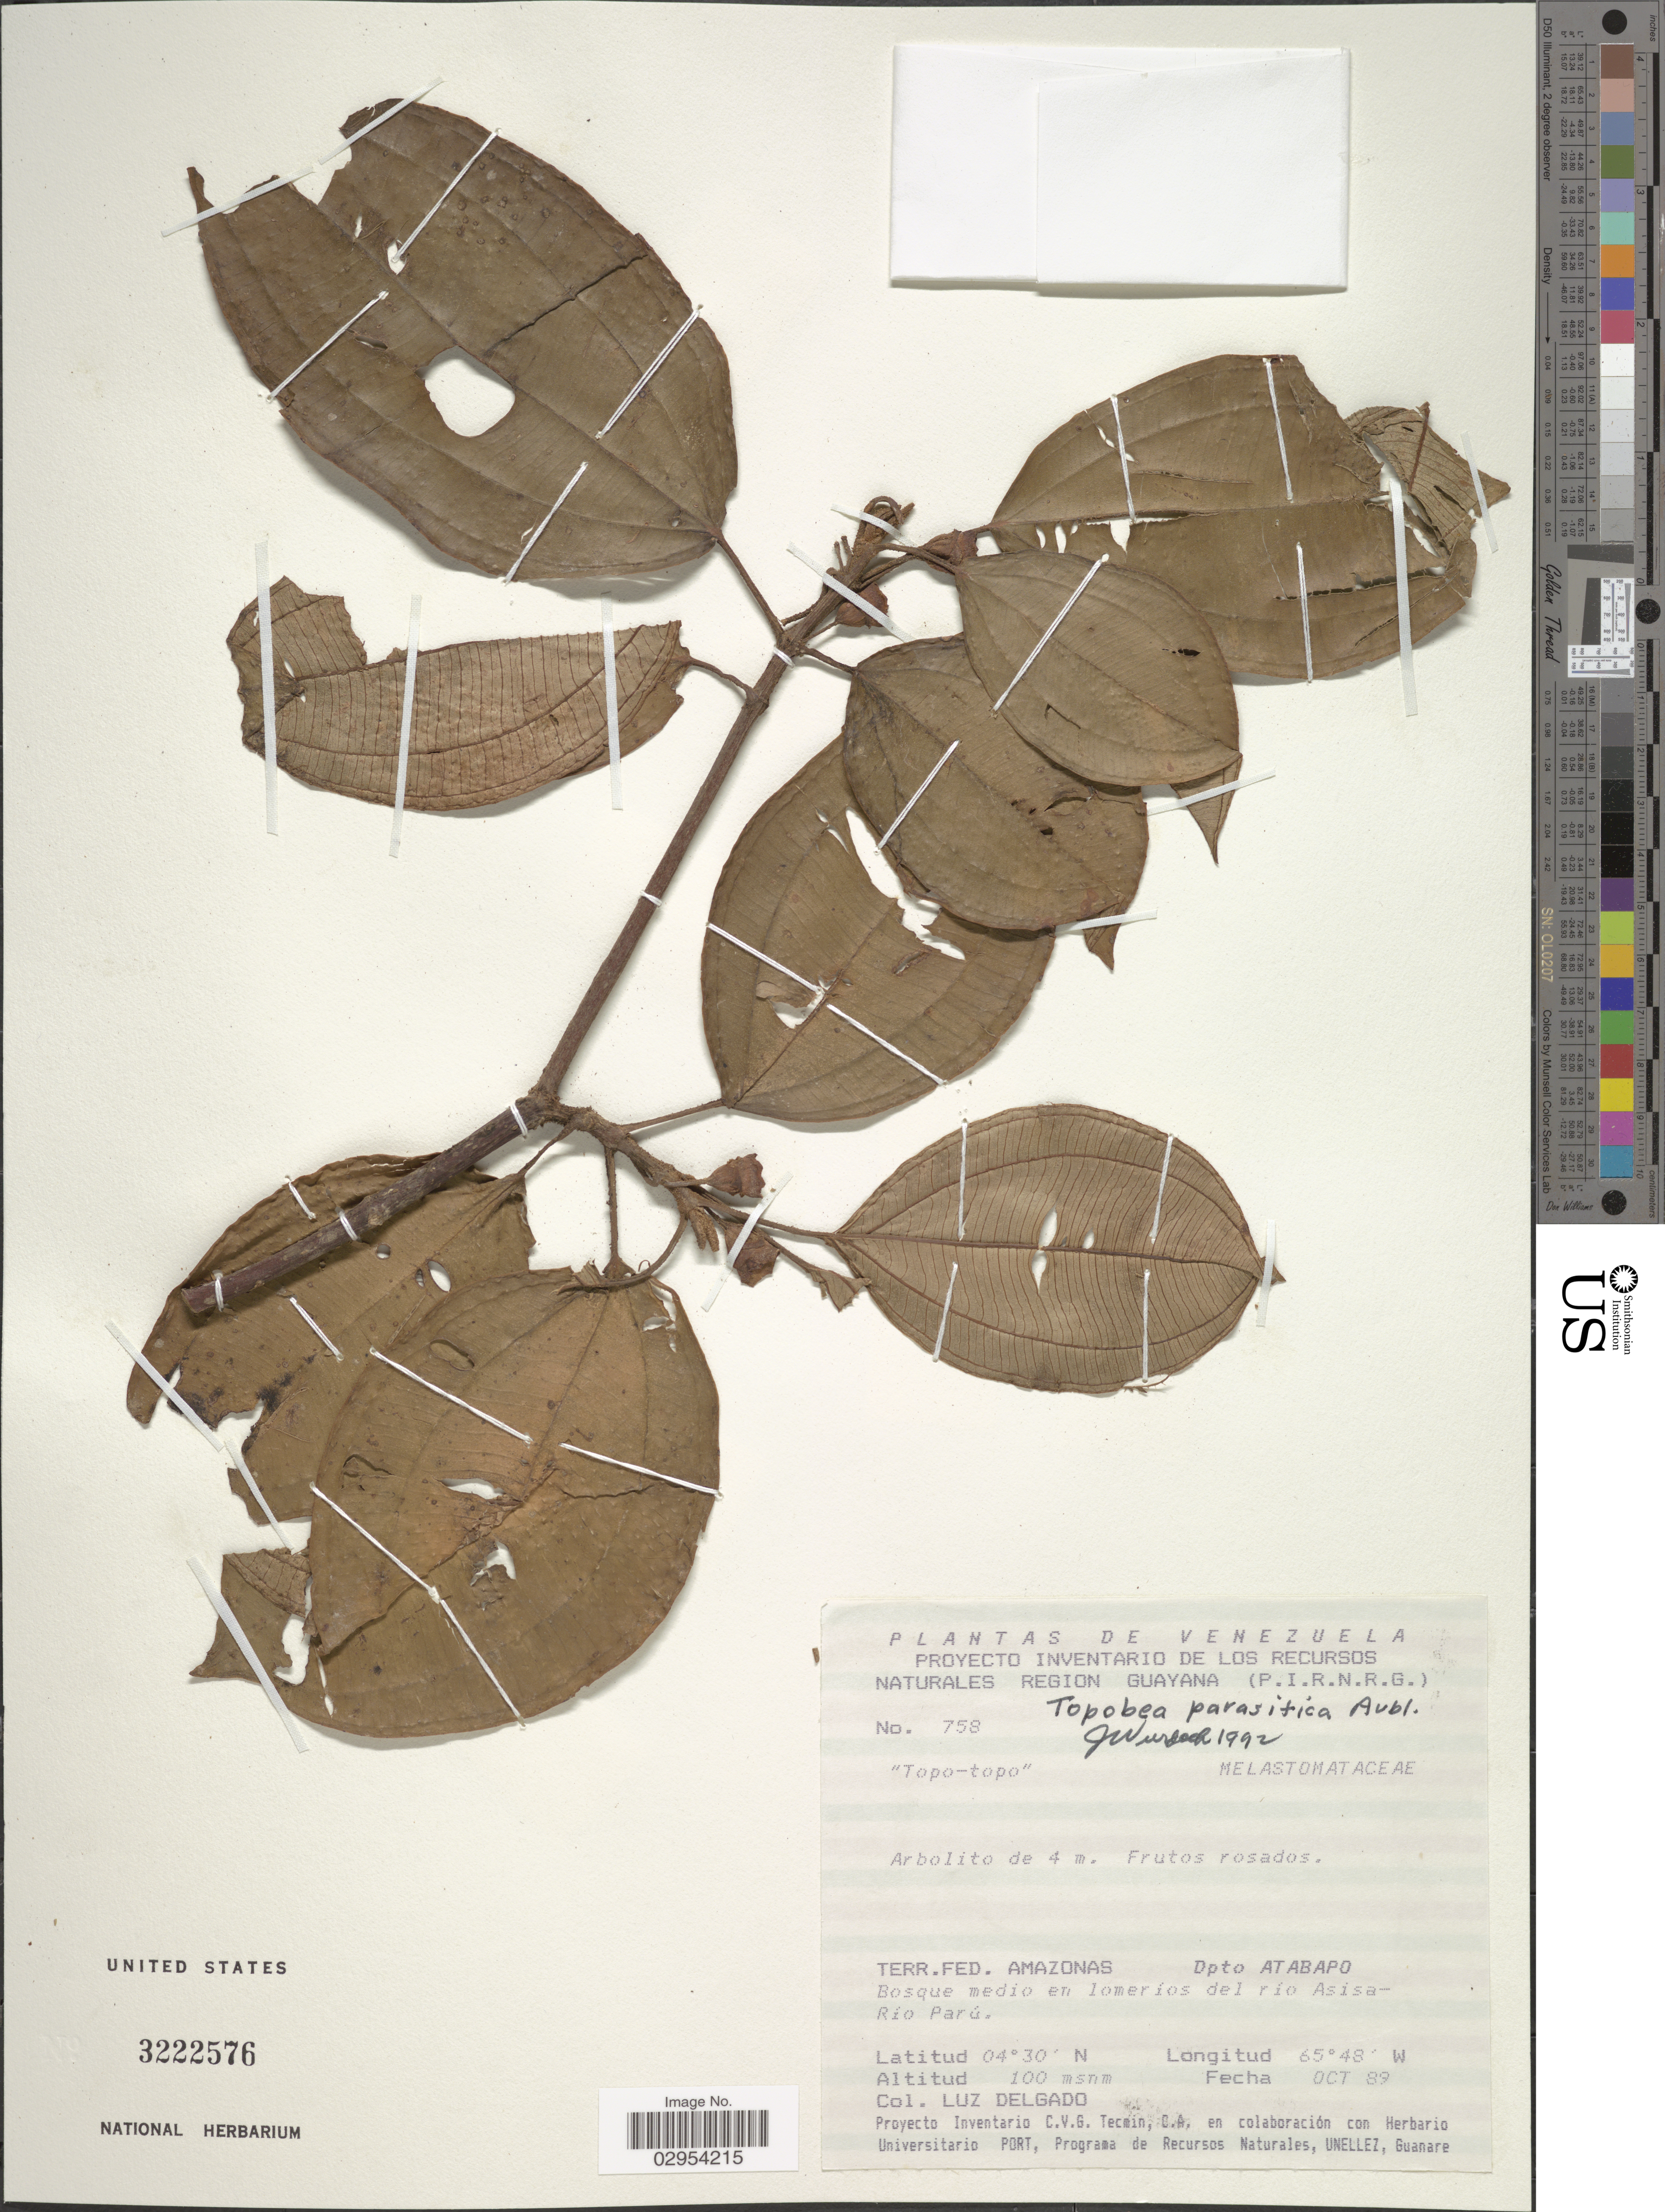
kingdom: Plantae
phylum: Tracheophyta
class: Magnoliopsida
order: Myrtales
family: Melastomataceae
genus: Topobea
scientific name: Topobea parasitica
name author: Aubl.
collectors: L. Delgado V.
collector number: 758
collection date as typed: Transcribed d/m/y: /10/89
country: Peru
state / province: Amazonas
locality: Terr.Fed. Amazonas. Dpto Atabapo. Bosque medio en lomeríos del río Asisa-Río Parú.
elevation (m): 100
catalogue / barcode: US 3222576